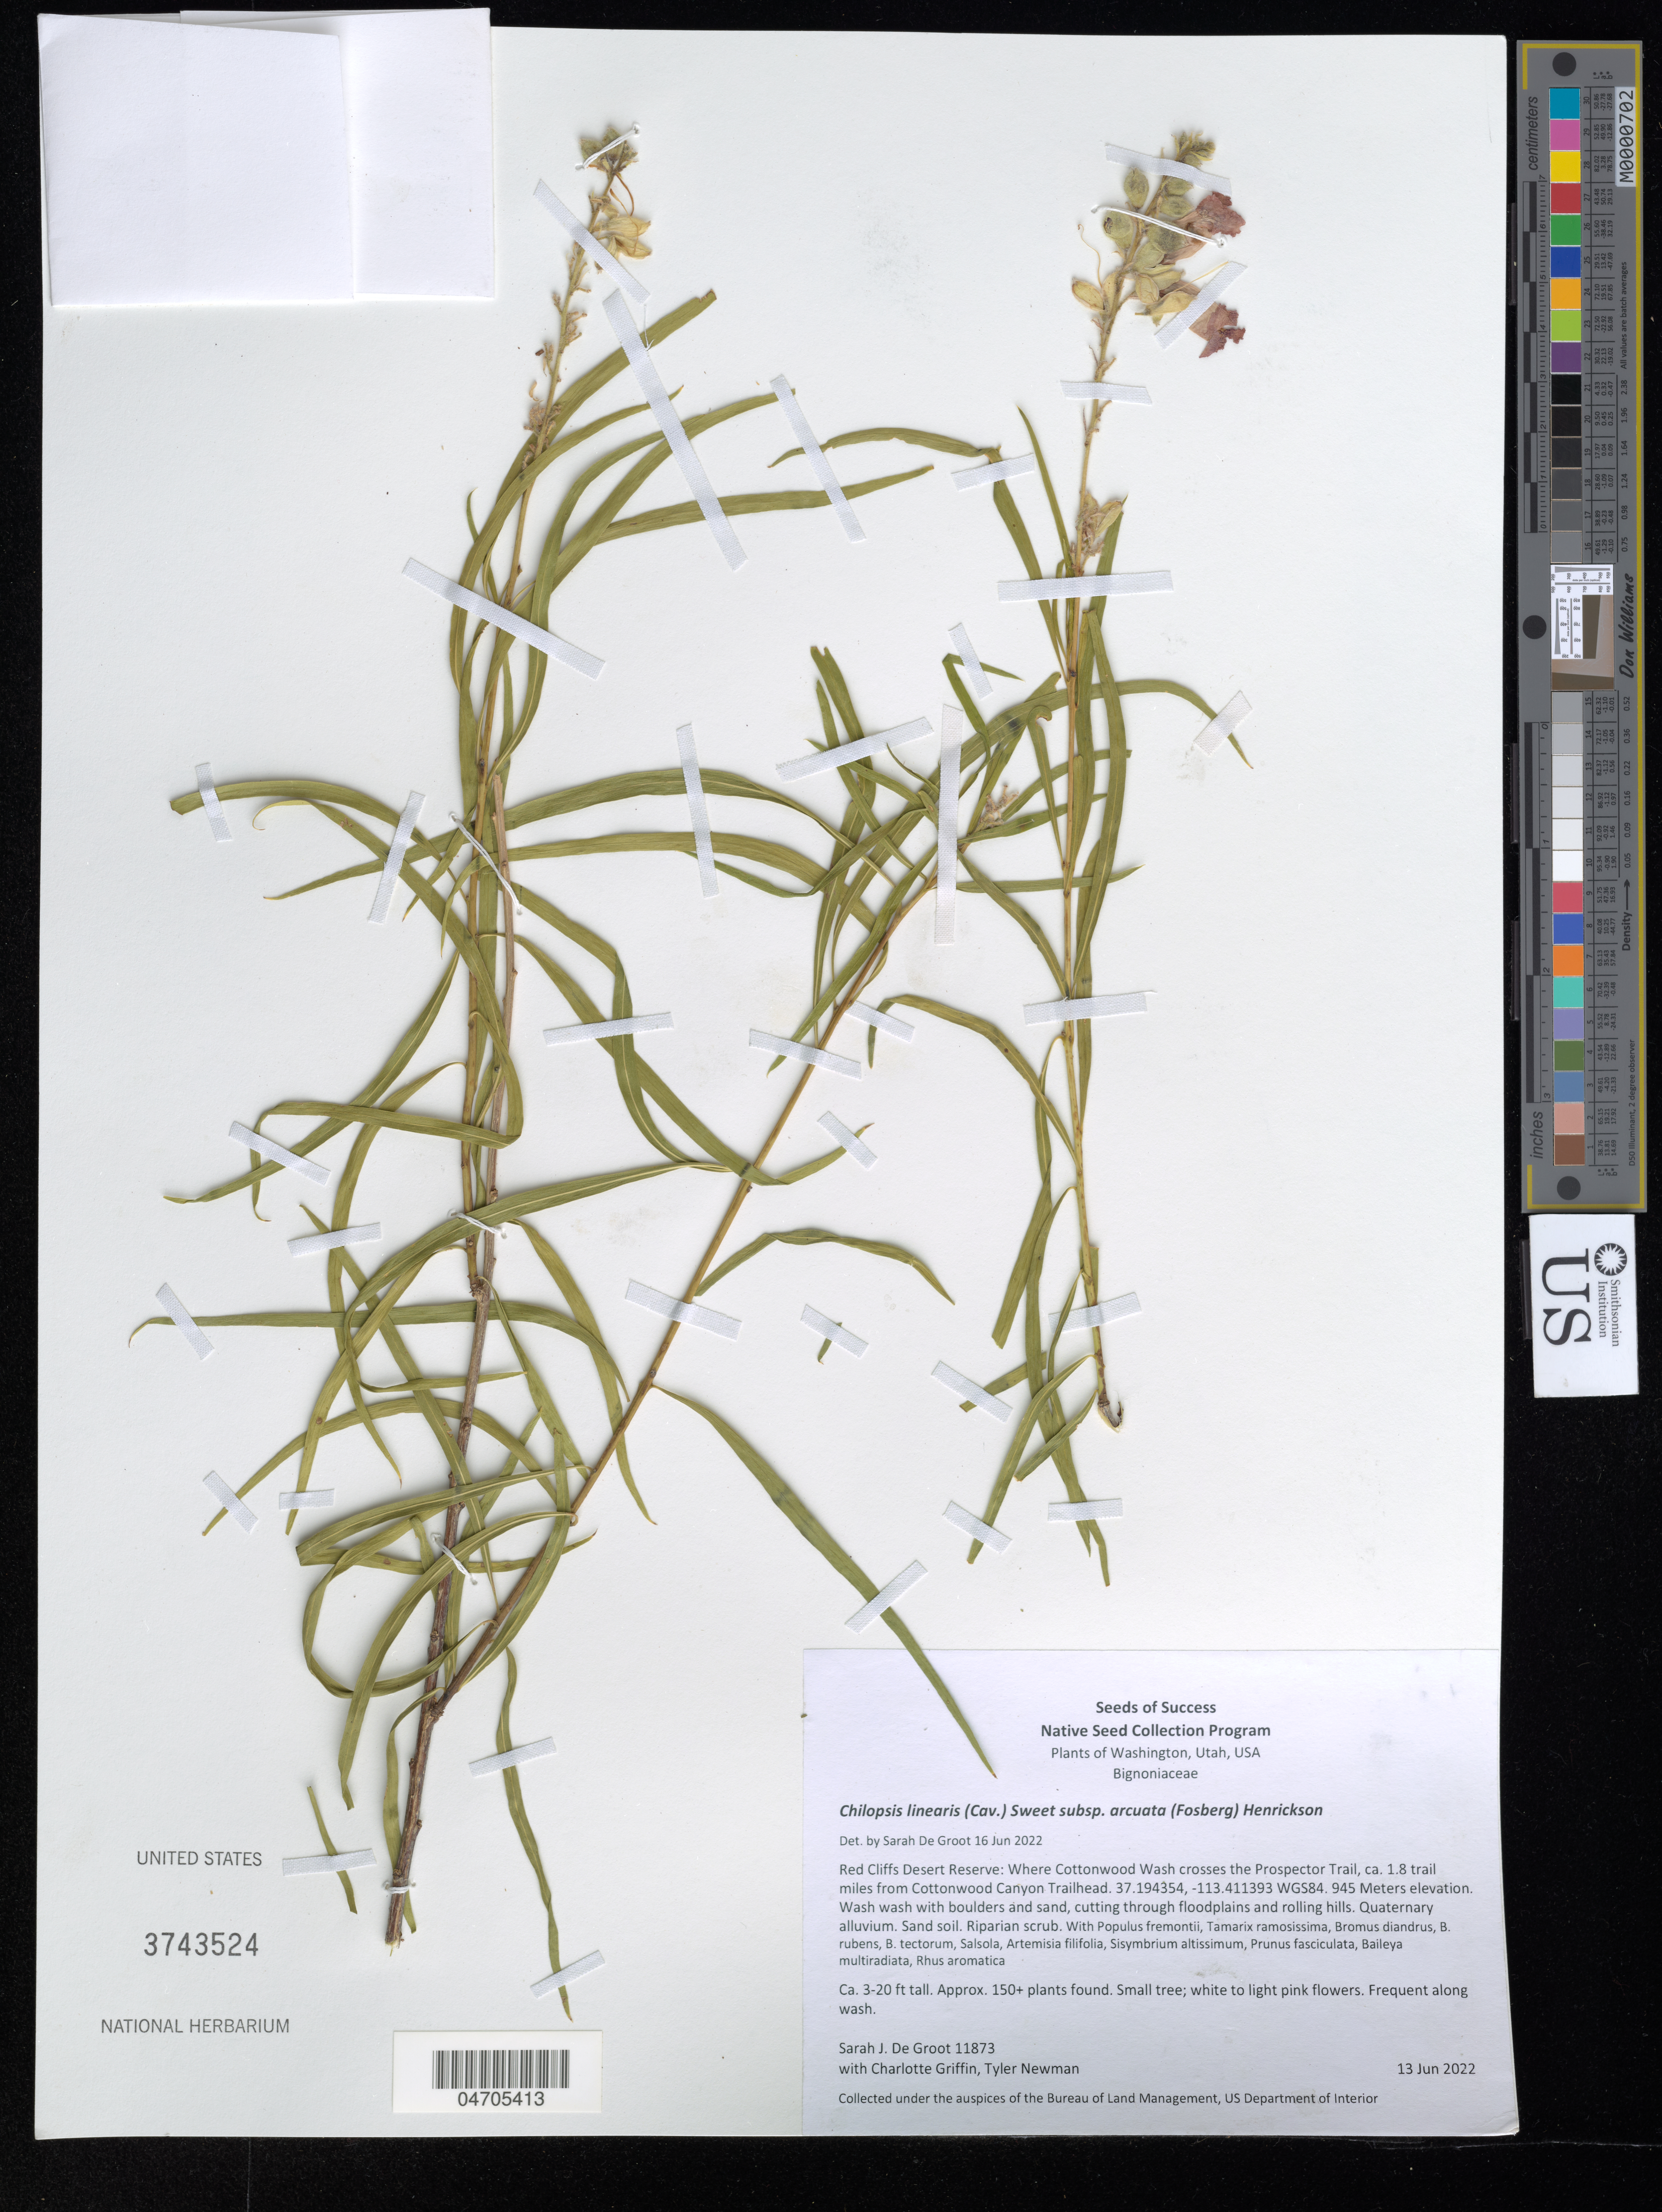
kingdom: Plantae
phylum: Tracheophyta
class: Magnoliopsida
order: Lamiales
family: Bignoniaceae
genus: Chilopsis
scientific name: Chilopsis linearis subsp. arcuata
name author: (Fosberg) Henrickson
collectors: S. De Groot, C. Griffin & T. Newman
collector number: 11873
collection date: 2022-06-13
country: United States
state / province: Utah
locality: Washington. Red Cliffs Desert Reserve: Where Cottonwood Wash crosses the Prospector Trail, ca. 1.8 trail miles from Cottonwood Canyon Trailhead.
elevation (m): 945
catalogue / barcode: US 3743524